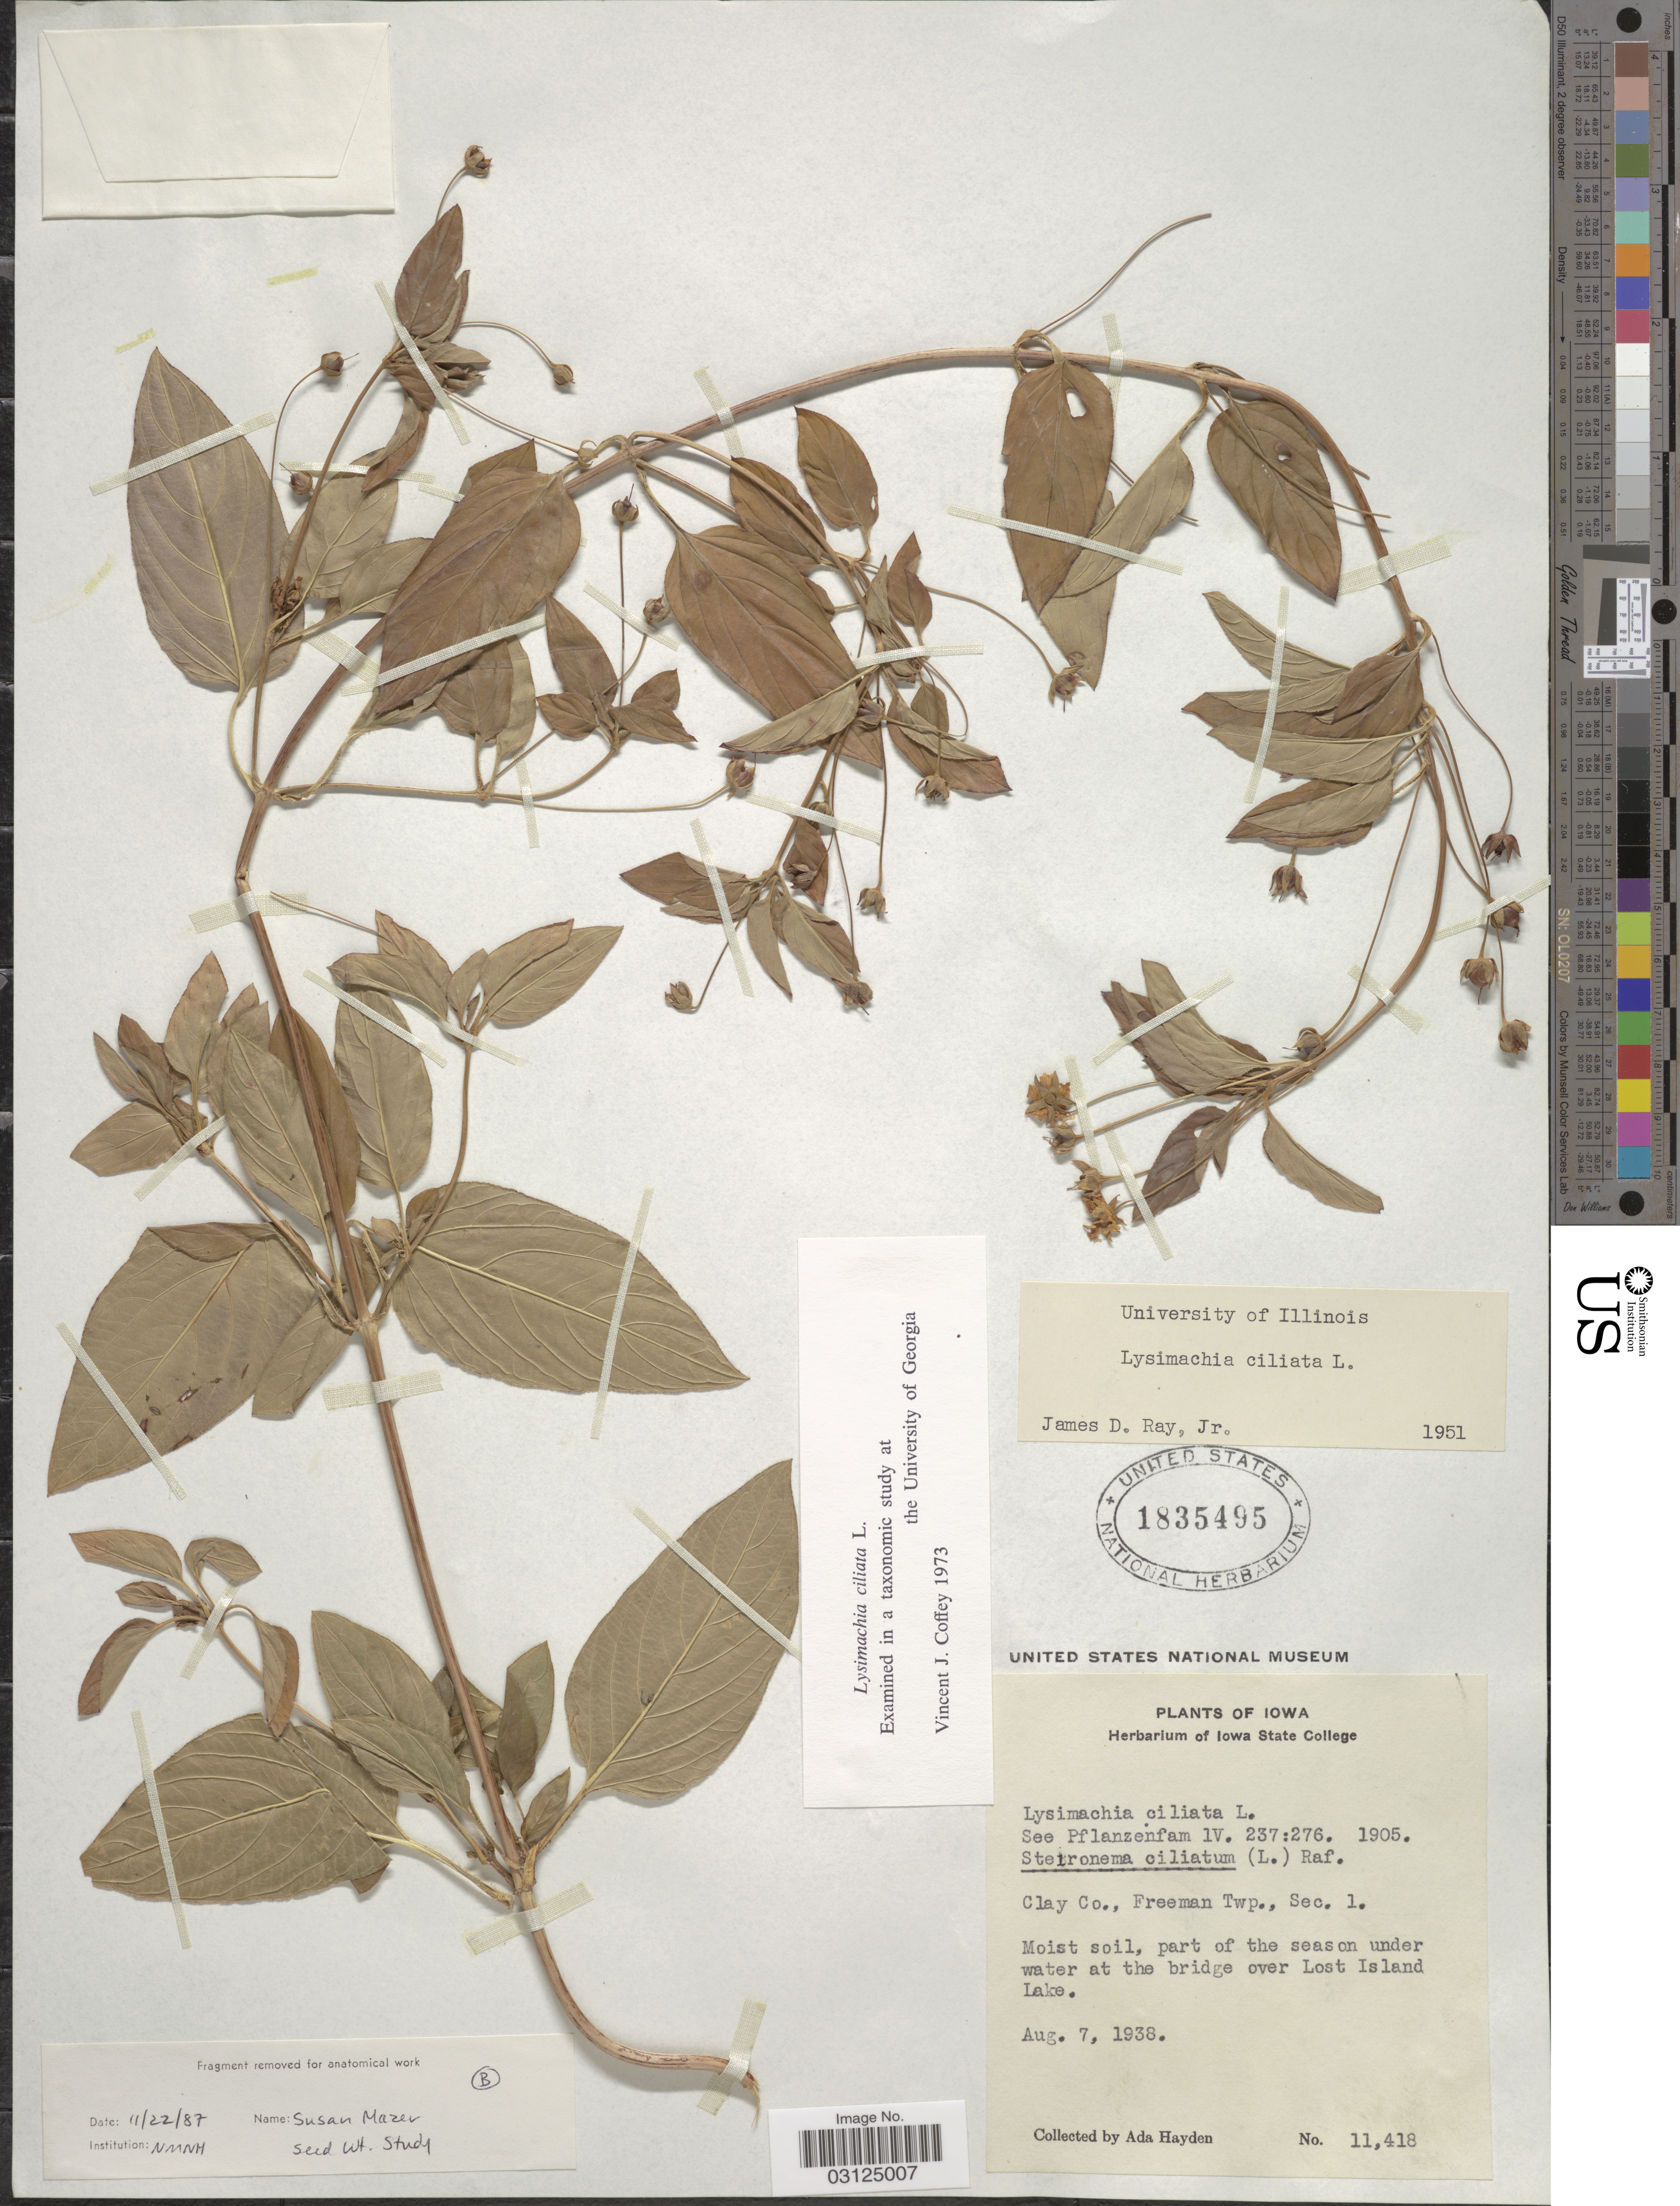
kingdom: Plantae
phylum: Tracheophyta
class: Magnoliopsida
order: Ericales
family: Primulaceae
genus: Lysimachia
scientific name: Lysimachia ciliata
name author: L.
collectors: Ada Hayden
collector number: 11418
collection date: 1938-08-07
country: United States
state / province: Iowa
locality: Clay Co., Freeman Twp., Sec. 1. Moist soil, part of the season under water at the bridge over Lost Island Lake.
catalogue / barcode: US 1835495